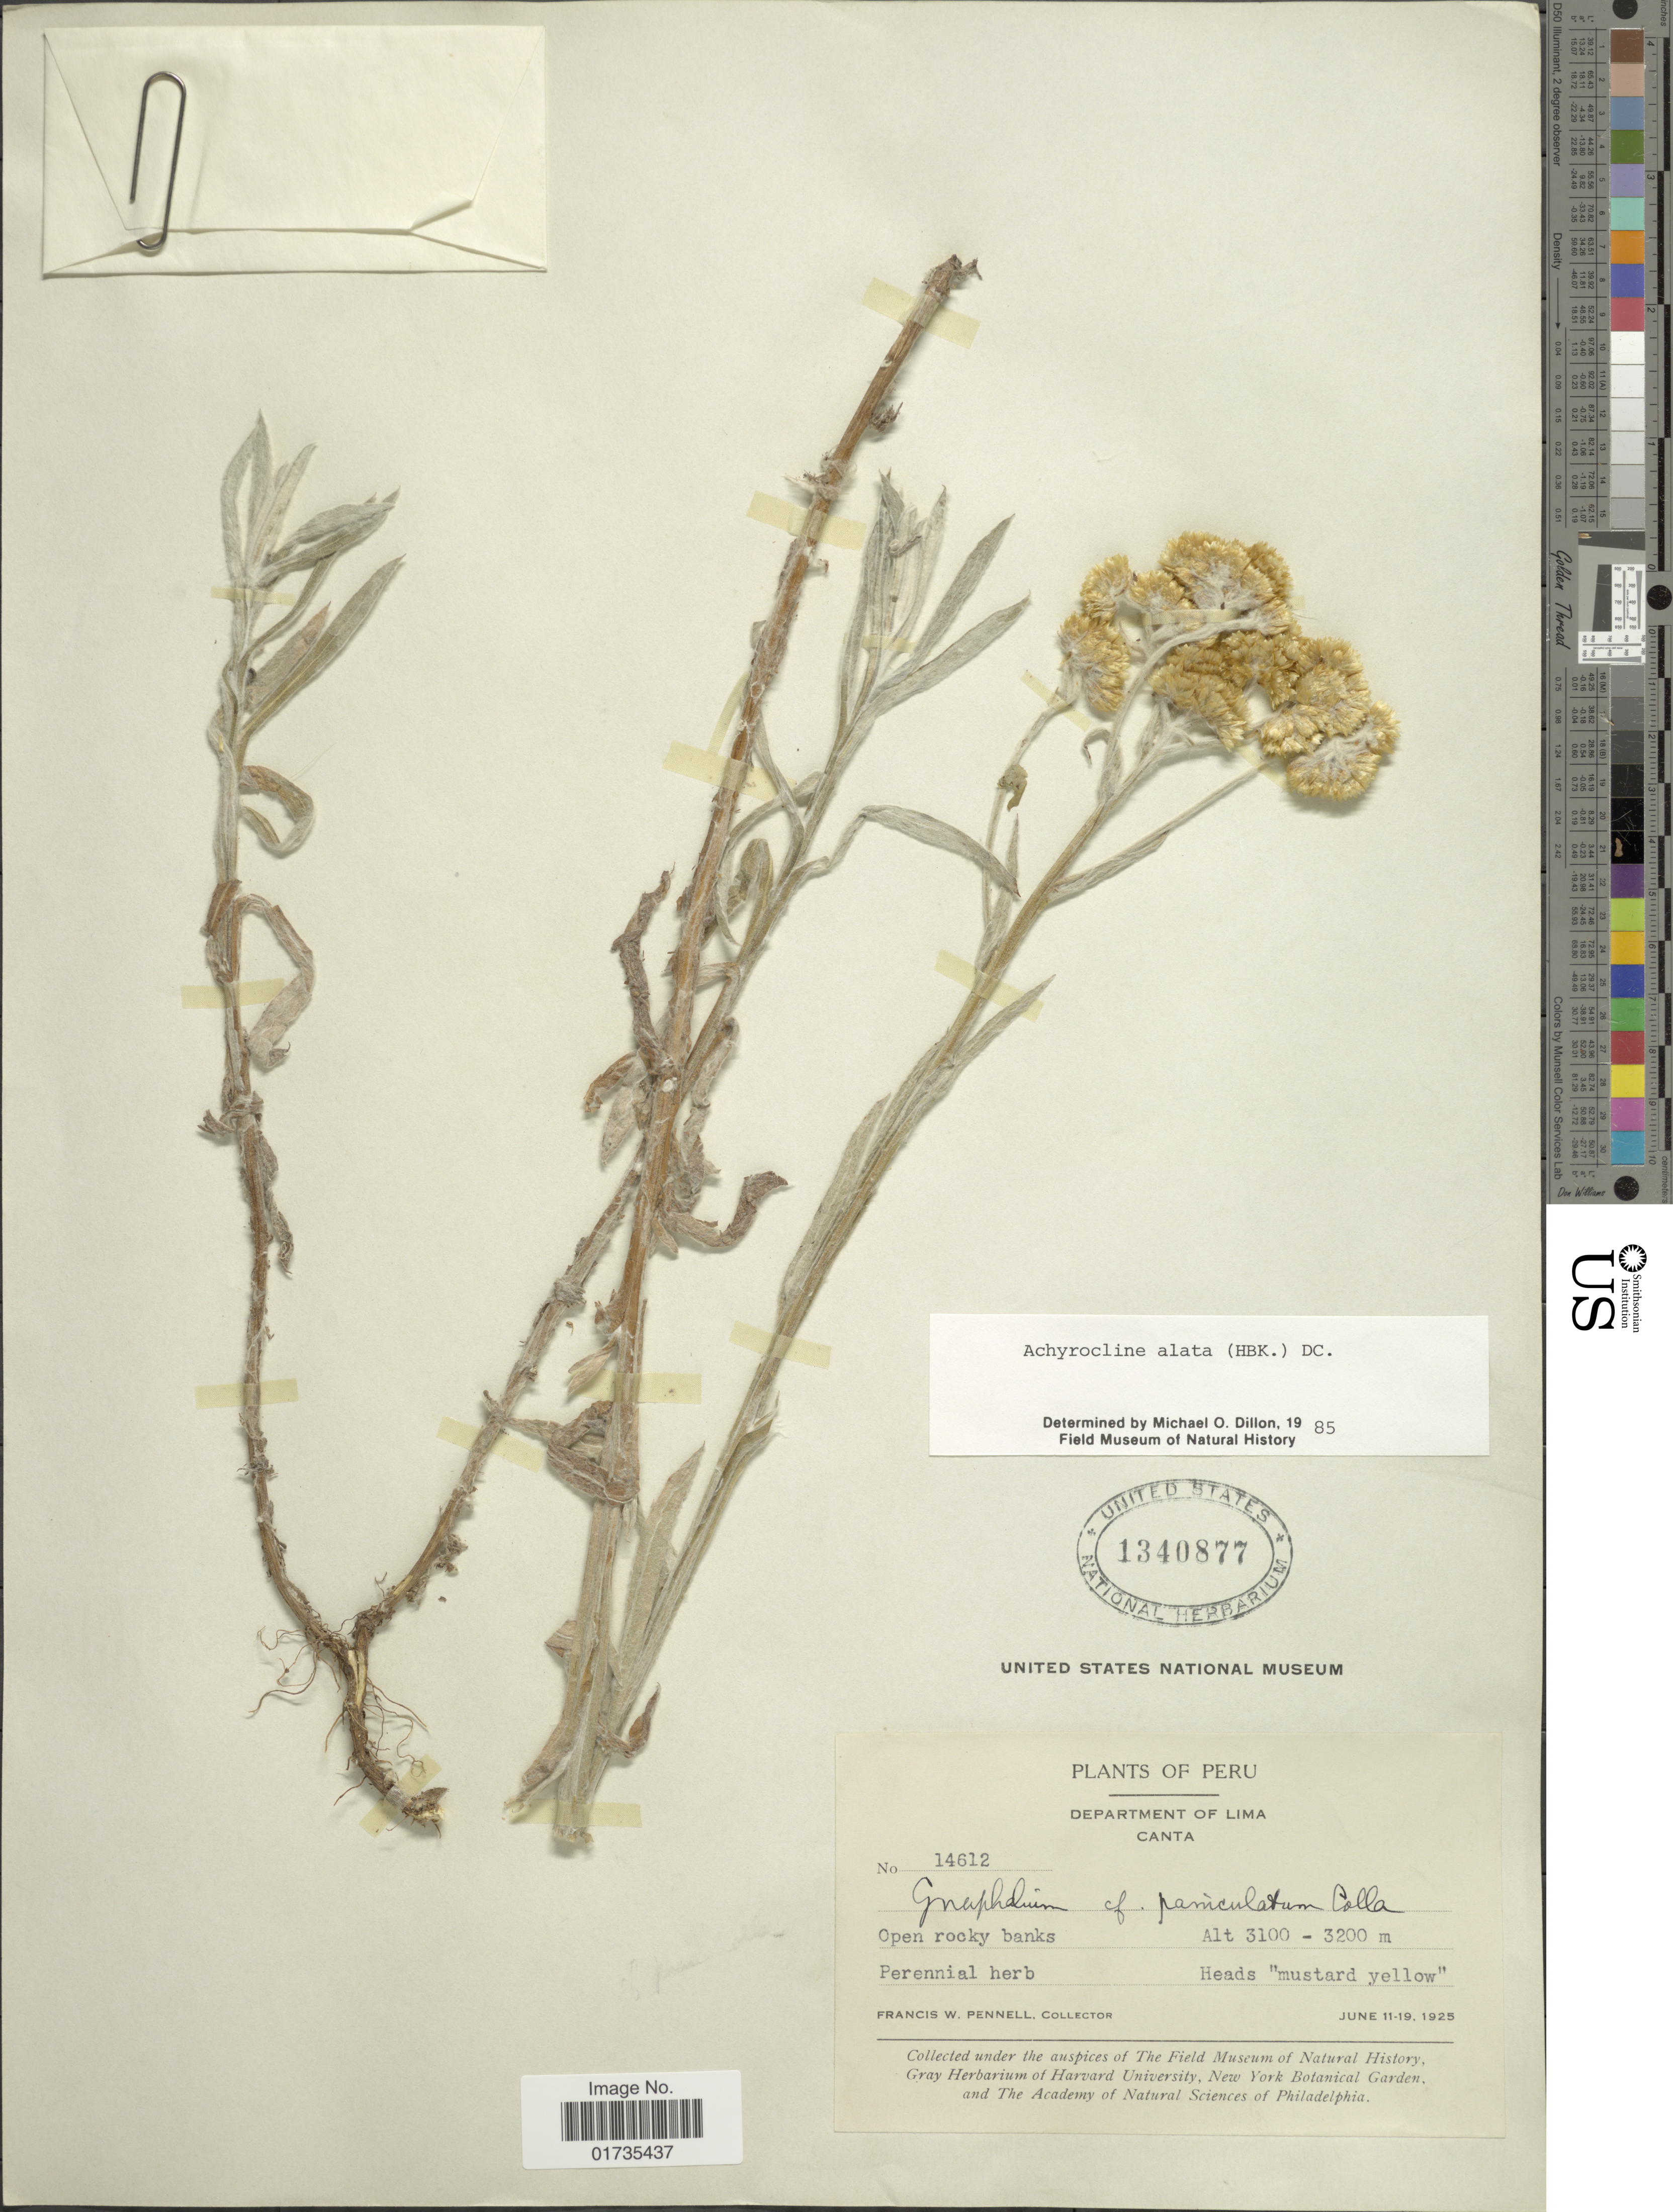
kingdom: Plantae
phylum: Tracheophyta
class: Magnoliopsida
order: Asterales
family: Asteraceae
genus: Achyrocline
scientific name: Achyrocline alata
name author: (Kunth) DC.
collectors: F. W. Pennell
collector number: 14612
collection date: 1925-06-11/1925-06-19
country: Peru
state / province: Lima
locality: Peru. Department of Lima. Canta. Open rocky banks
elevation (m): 3100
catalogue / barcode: US 1340877